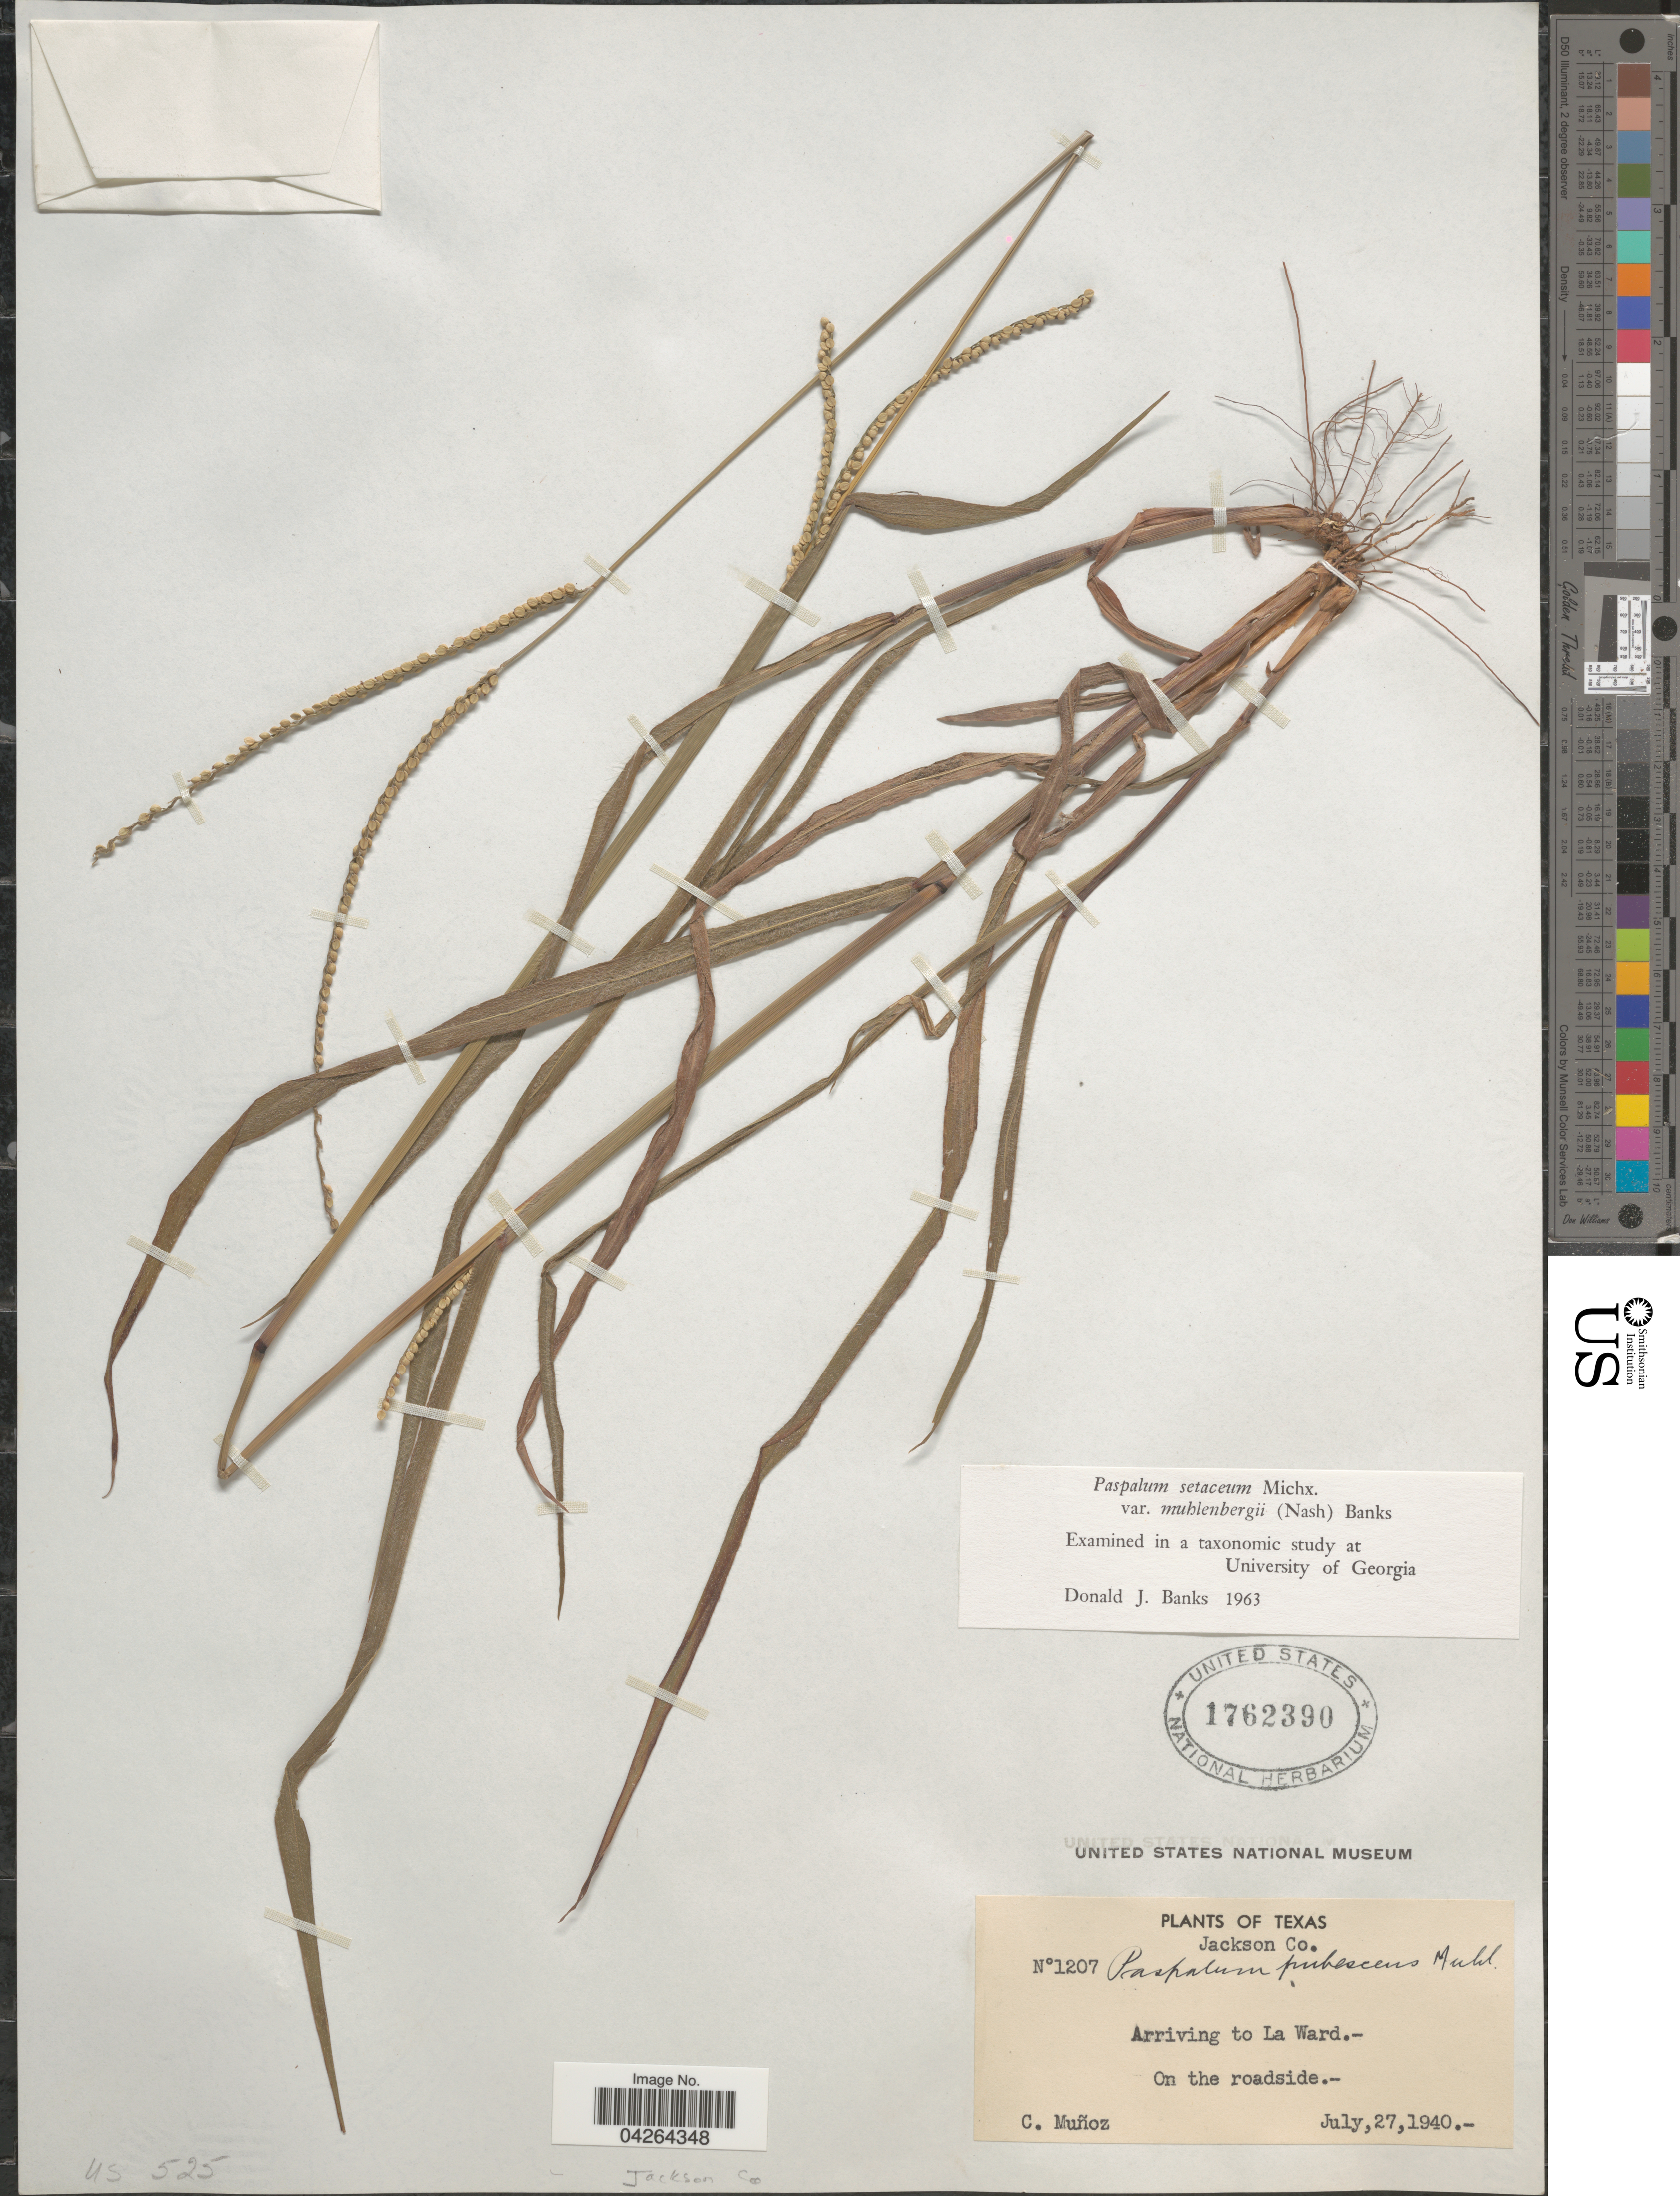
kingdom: Plantae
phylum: Tracheophyta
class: Liliopsida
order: Poales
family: Poaceae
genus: Paspalum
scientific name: Paspalum setaceum var. muhlenbergii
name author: (Nash) D.J. Banks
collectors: C. Muñoz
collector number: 1207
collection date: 1940-07-27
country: United States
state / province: Texas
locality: Jackson Co. Arriving to La Ward. - On the roadside.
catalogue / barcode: US 1762390